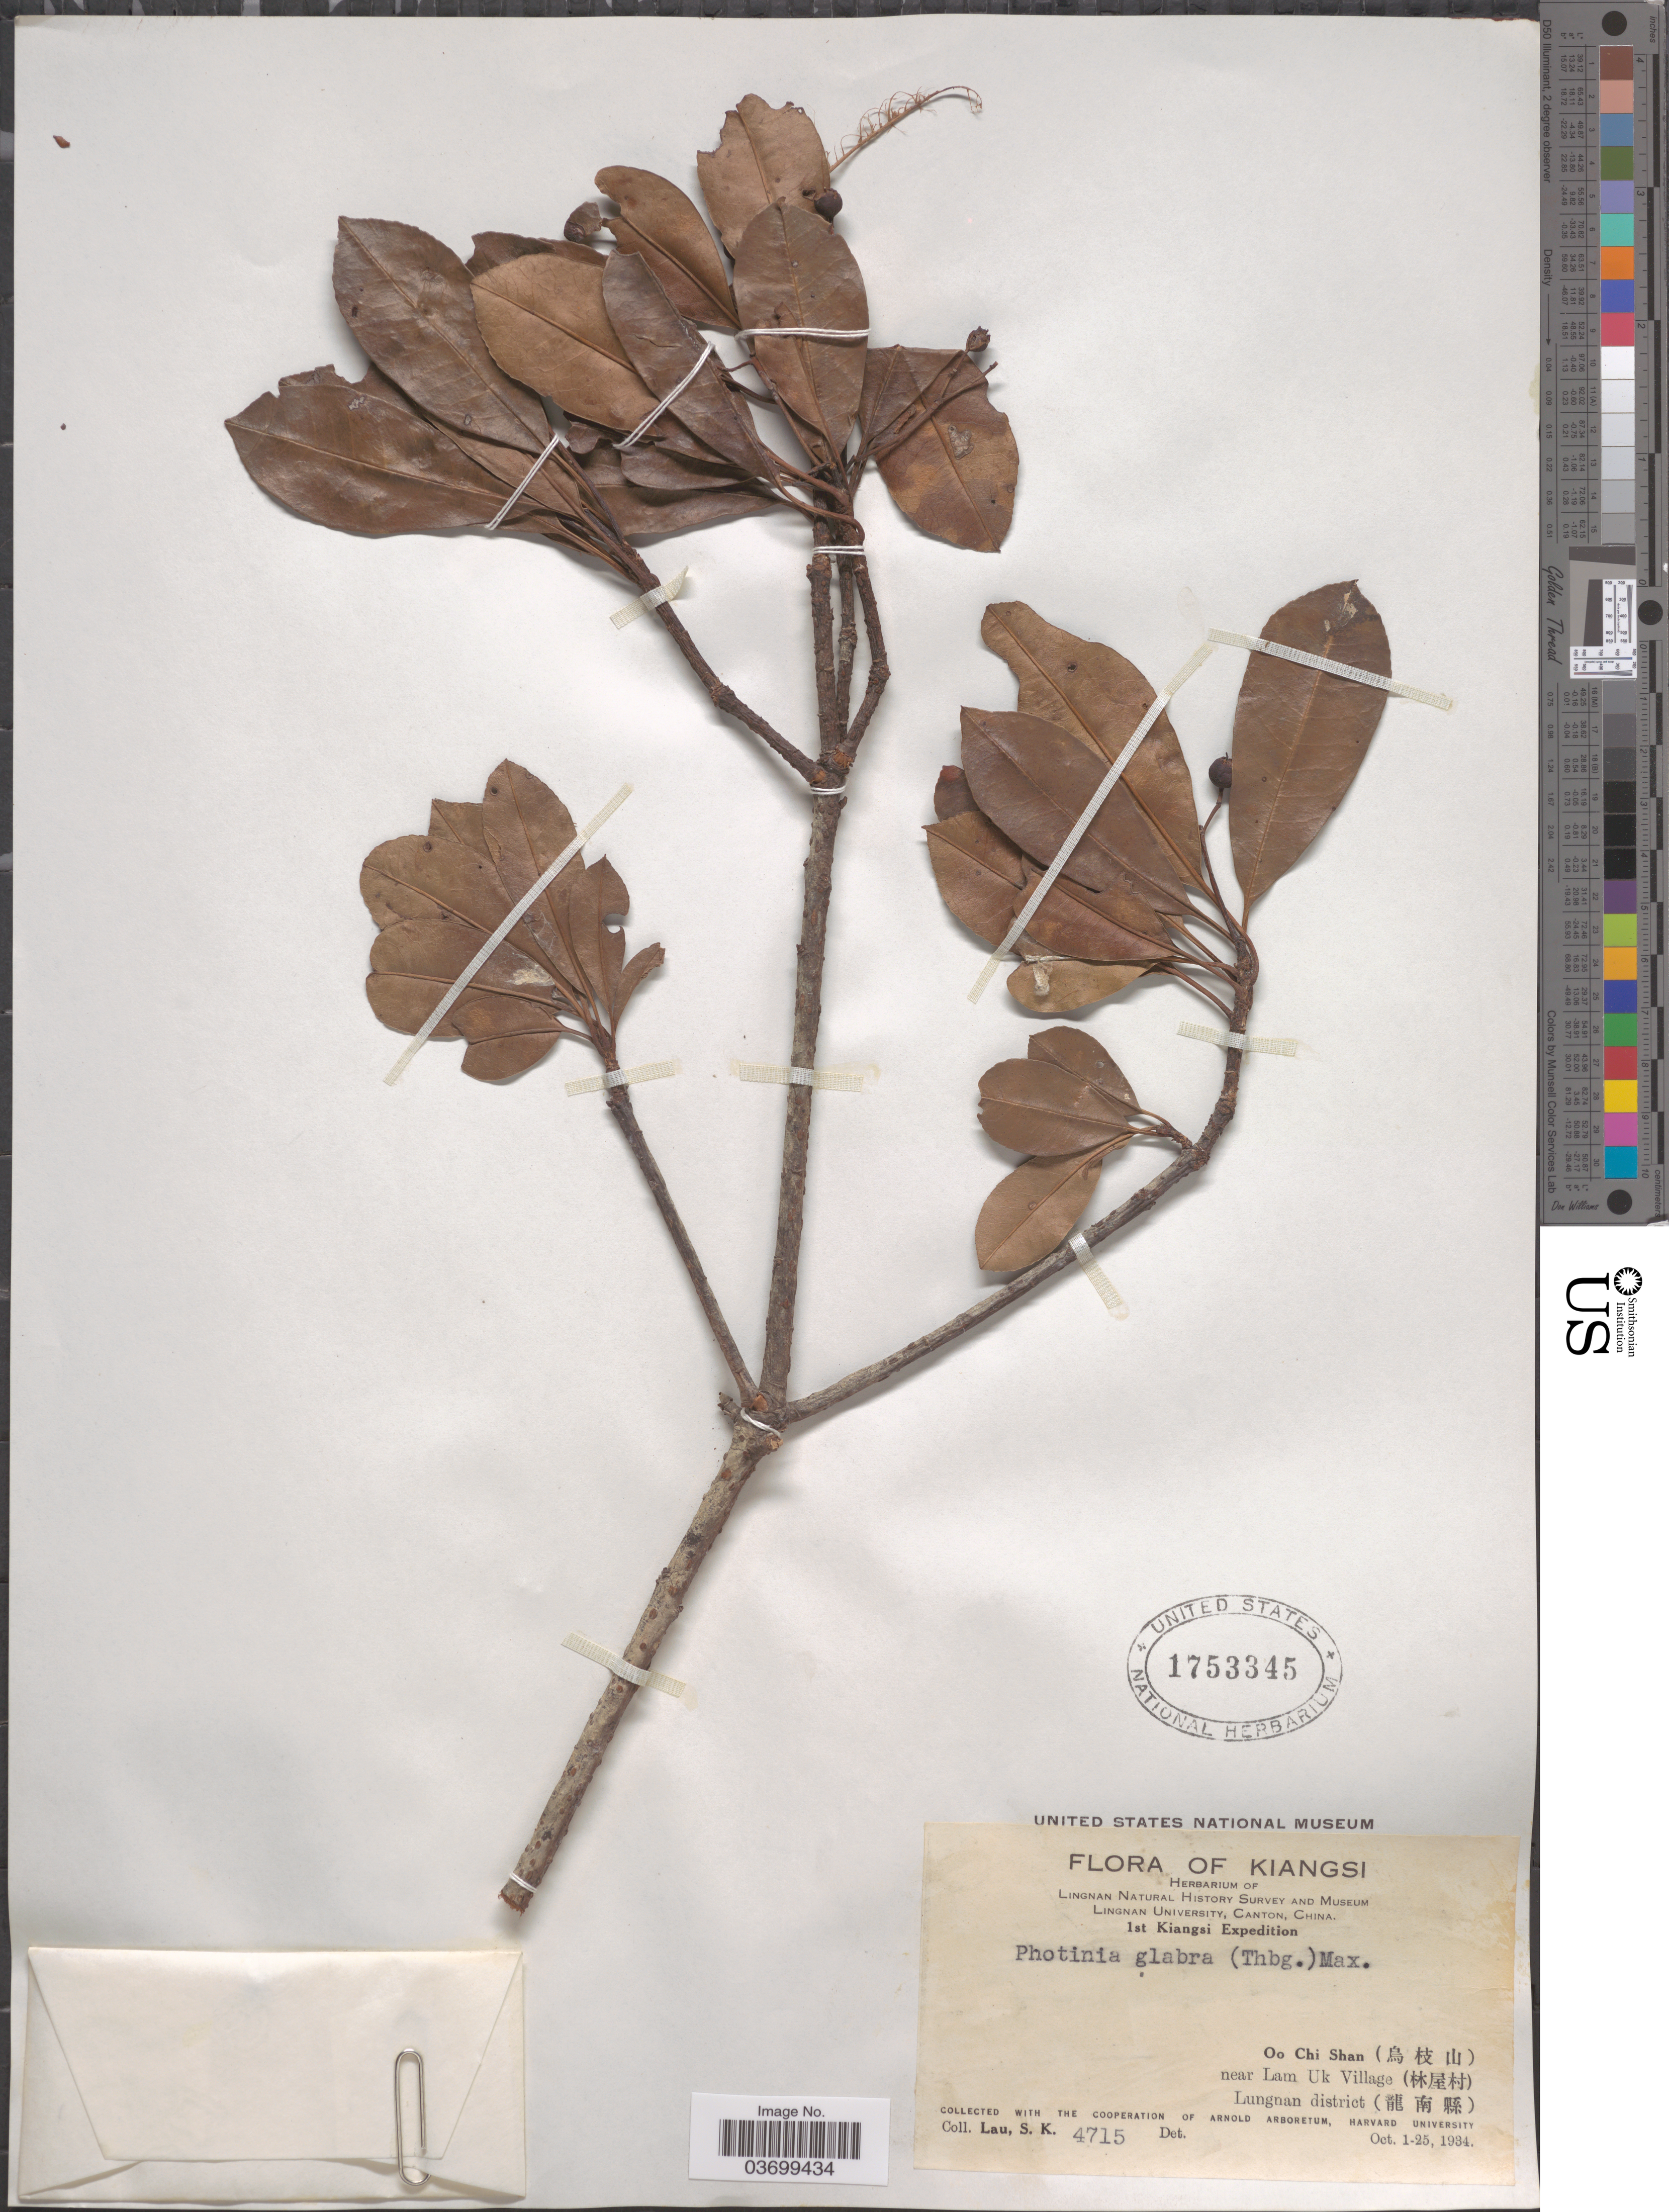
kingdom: Plantae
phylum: Tracheophyta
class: Magnoliopsida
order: Rosales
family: Rosaceae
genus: Photinia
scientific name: Photinia glabra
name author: (Thunb.) Jacob-Makoy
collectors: S. K. Lau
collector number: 4715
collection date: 1934-10-01/1934-10-25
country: China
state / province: Jiangxi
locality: Kiangsi. Oo Chi Shan (X) near Lam Uk Village (X). Lungnan district (X).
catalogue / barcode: US 1753345